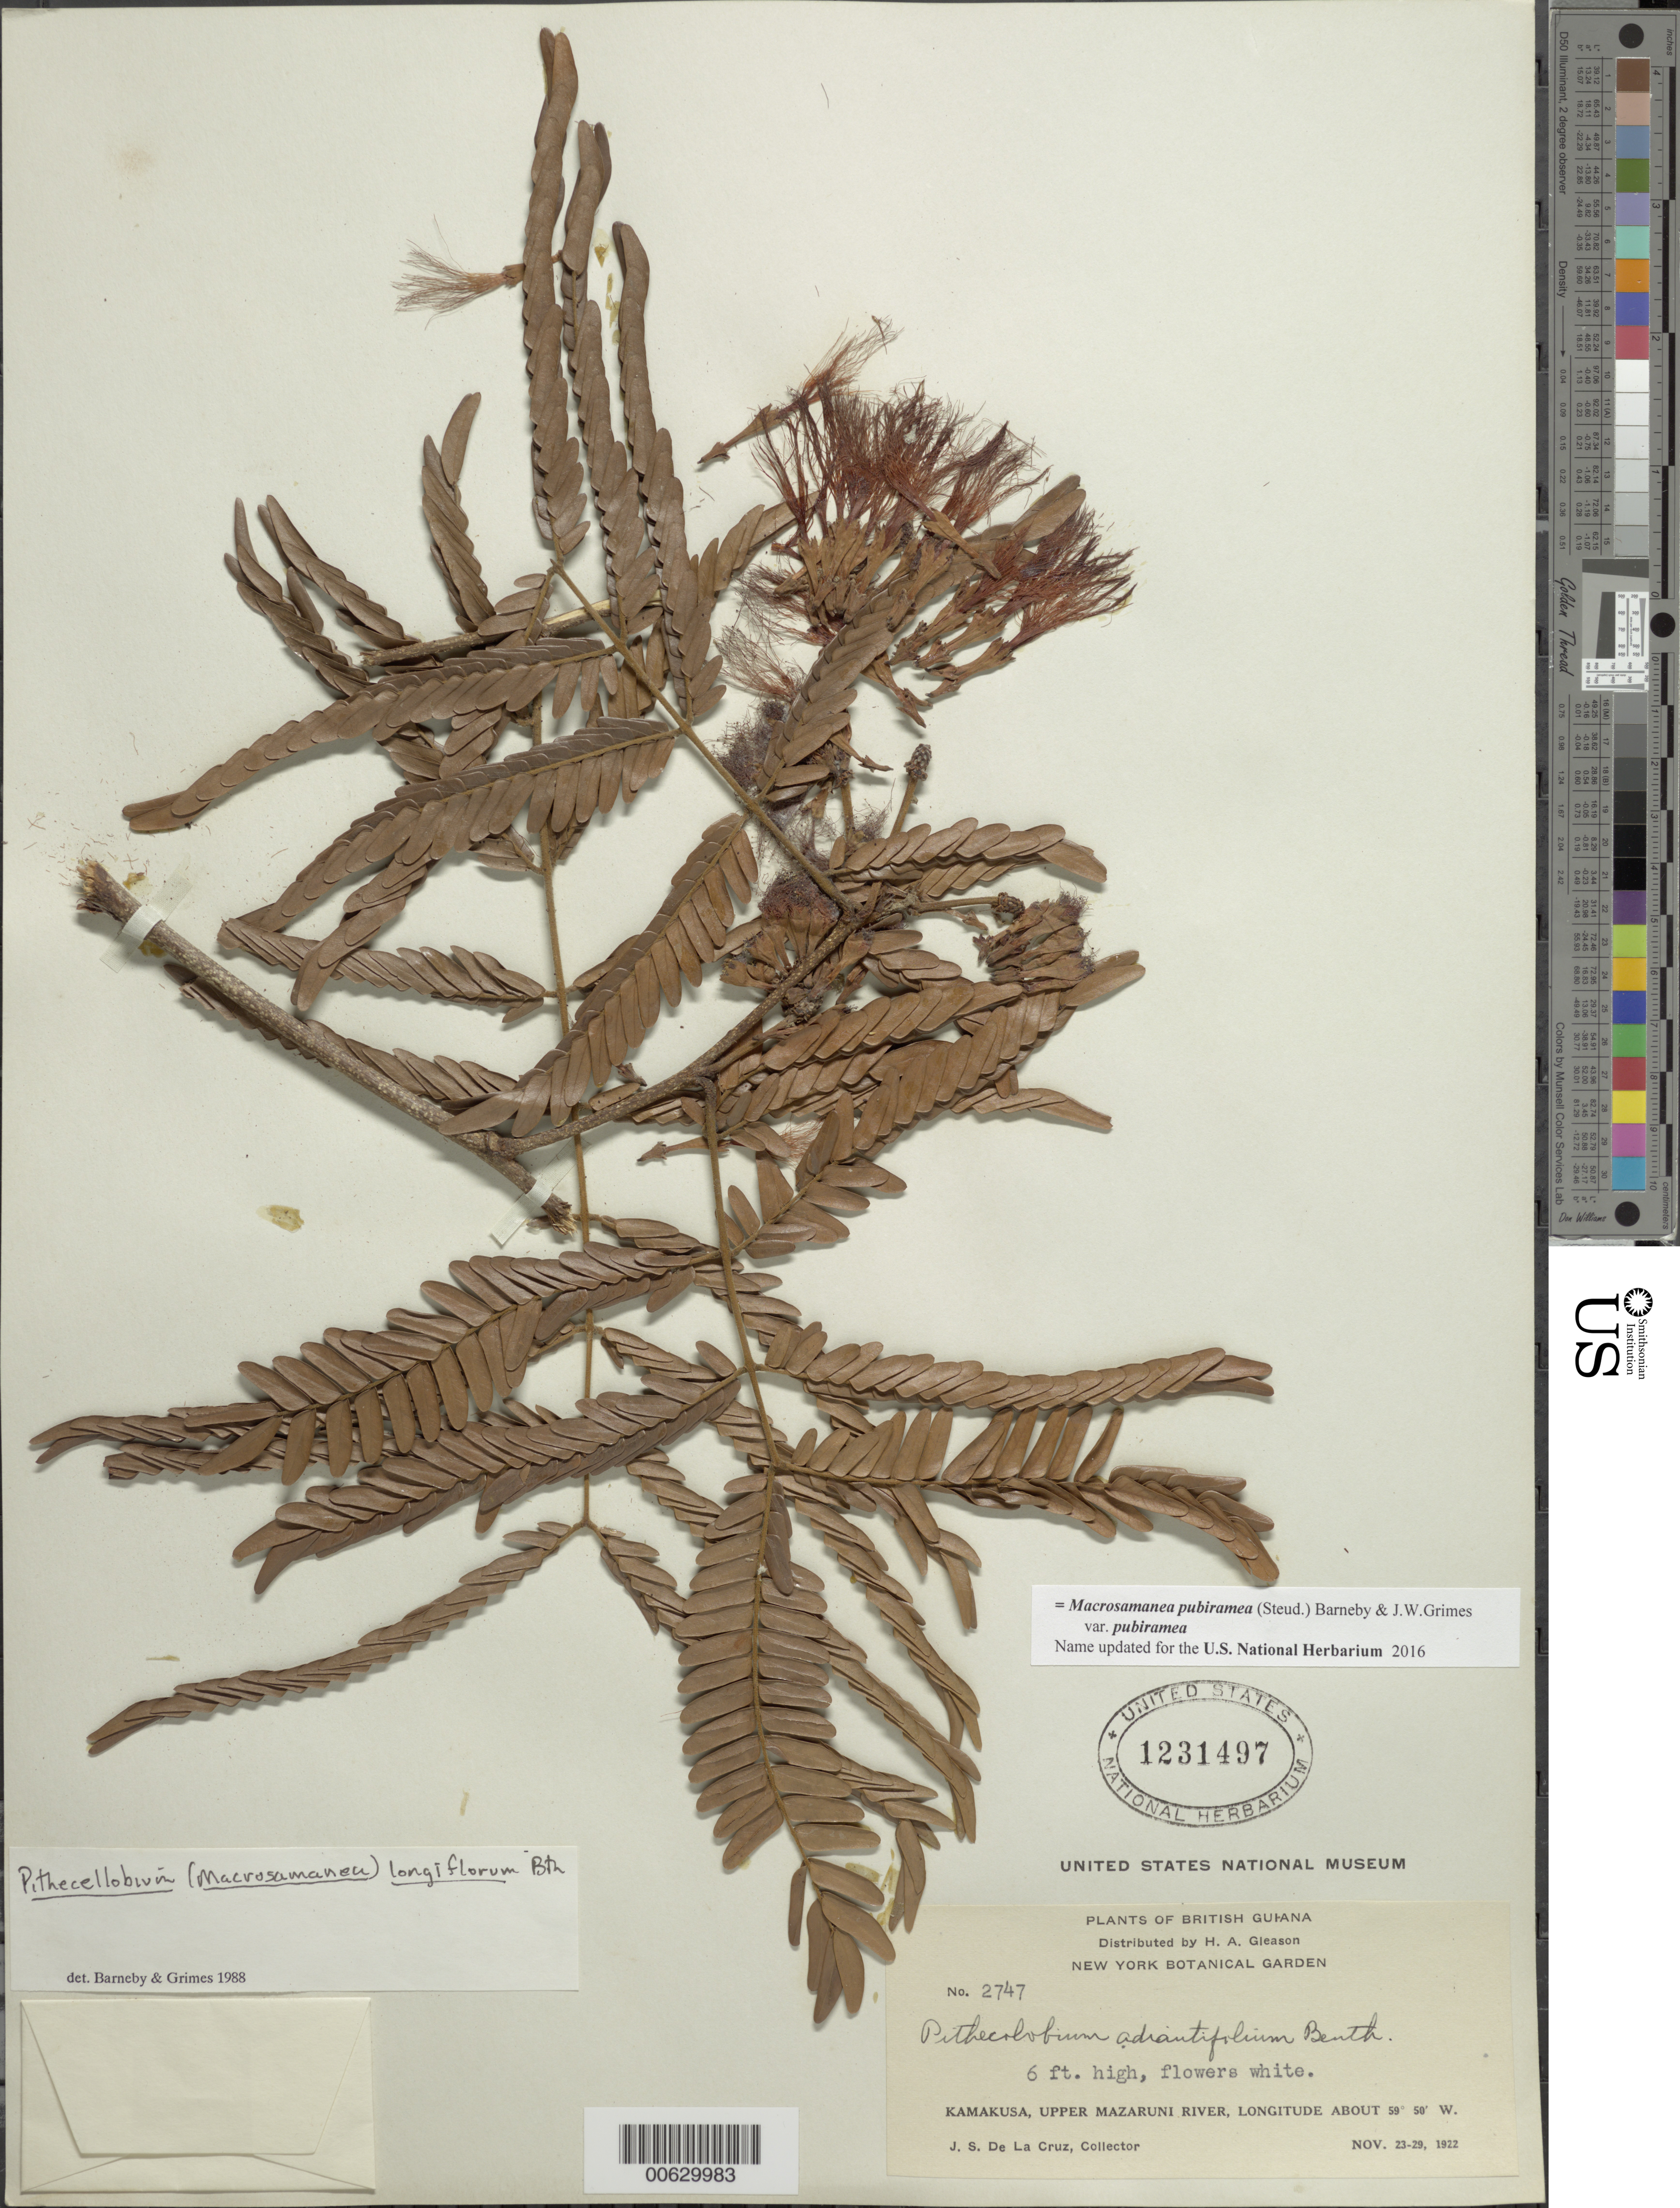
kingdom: Plantae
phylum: Tracheophyta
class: Magnoliopsida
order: Fabales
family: Fabaceae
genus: Macrosamanea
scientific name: Macrosamanea pubiramea var. pubiramea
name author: (Steud.) Barneby & J.W. Grimes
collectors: J. S. de la Cruz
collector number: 2747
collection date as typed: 23-Nov-22 to 29-Nov-22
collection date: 1922-11-23/1922-11-29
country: Guyana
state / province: Cuyuni-Mazaruni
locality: Kamakusa, Upper Mazaruni R.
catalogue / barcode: US 1231497